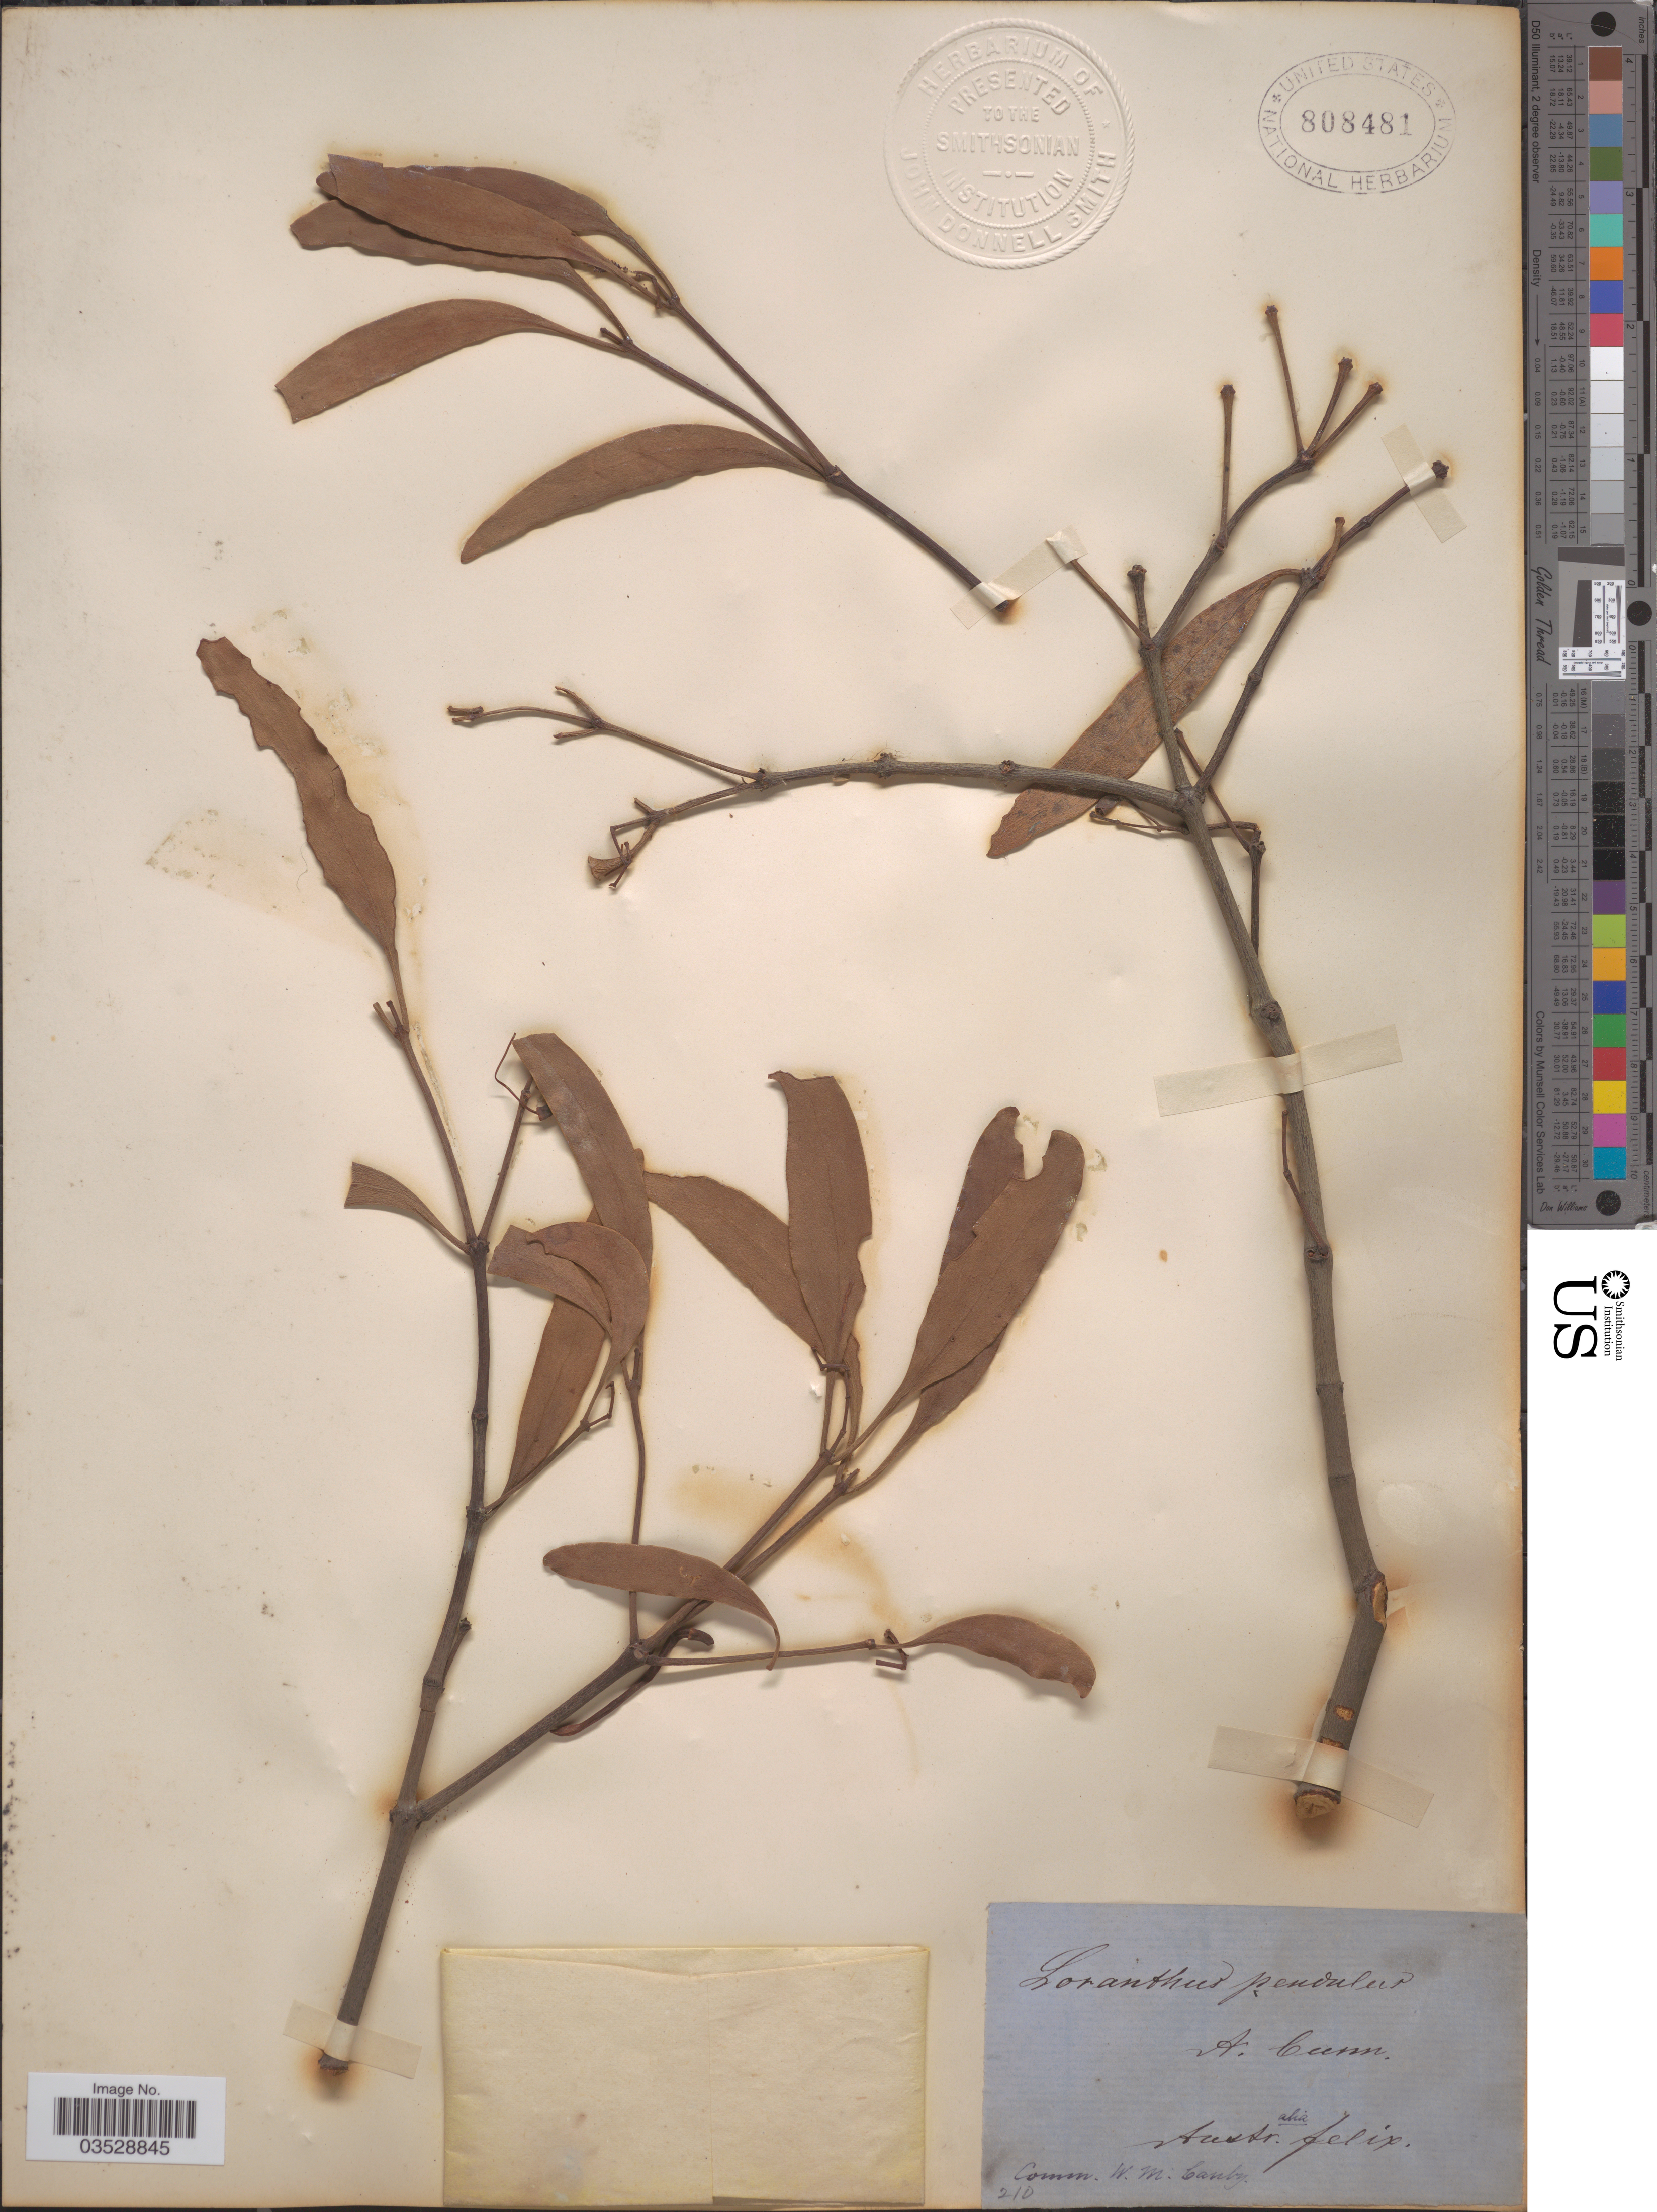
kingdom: Plantae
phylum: Tracheophyta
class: Magnoliopsida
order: Santalales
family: Loranthaceae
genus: Amyema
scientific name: Amyema sp.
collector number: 210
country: Australia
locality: Australia felix.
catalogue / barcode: US 808481